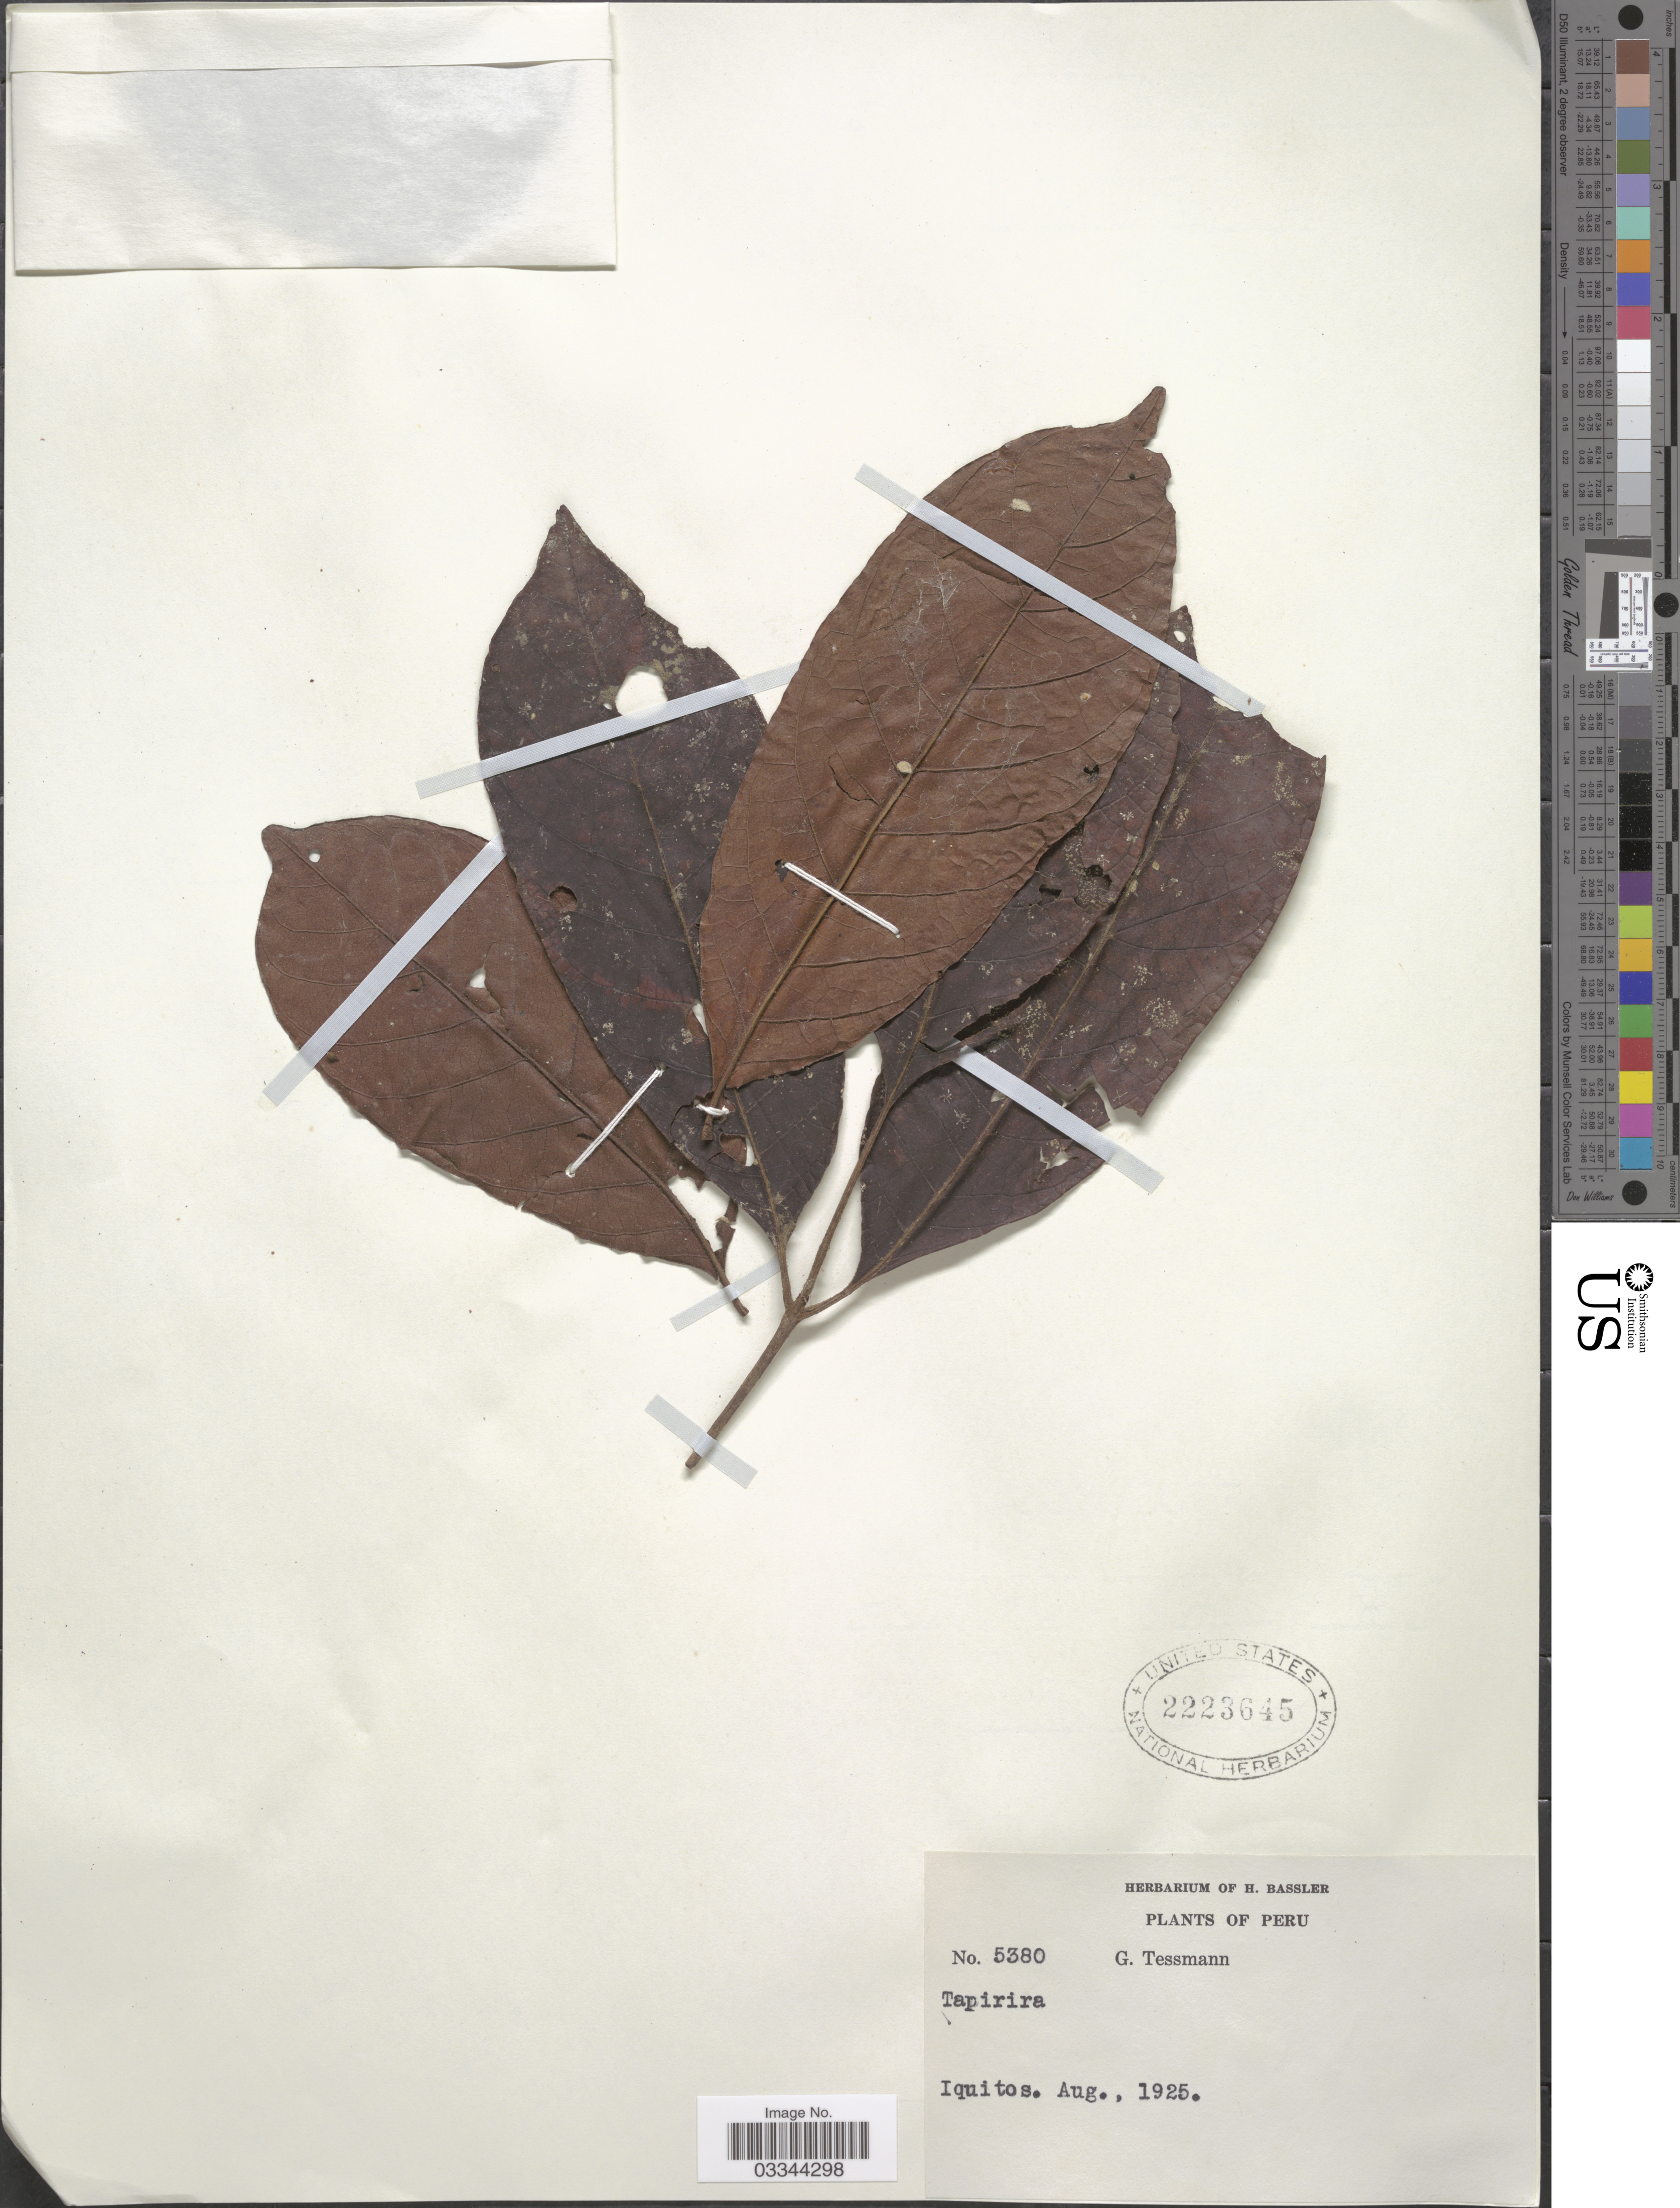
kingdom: Plantae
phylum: Tracheophyta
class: Magnoliopsida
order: Sapindales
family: Anacardiaceae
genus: Tapirira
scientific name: Tapirira obtusa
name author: (Benth.) J.D. Mitch.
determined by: Mitchell, John D.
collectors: G. Tessmann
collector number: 5380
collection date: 1925-08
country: Peru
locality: Iquitos.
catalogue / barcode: US 2223645